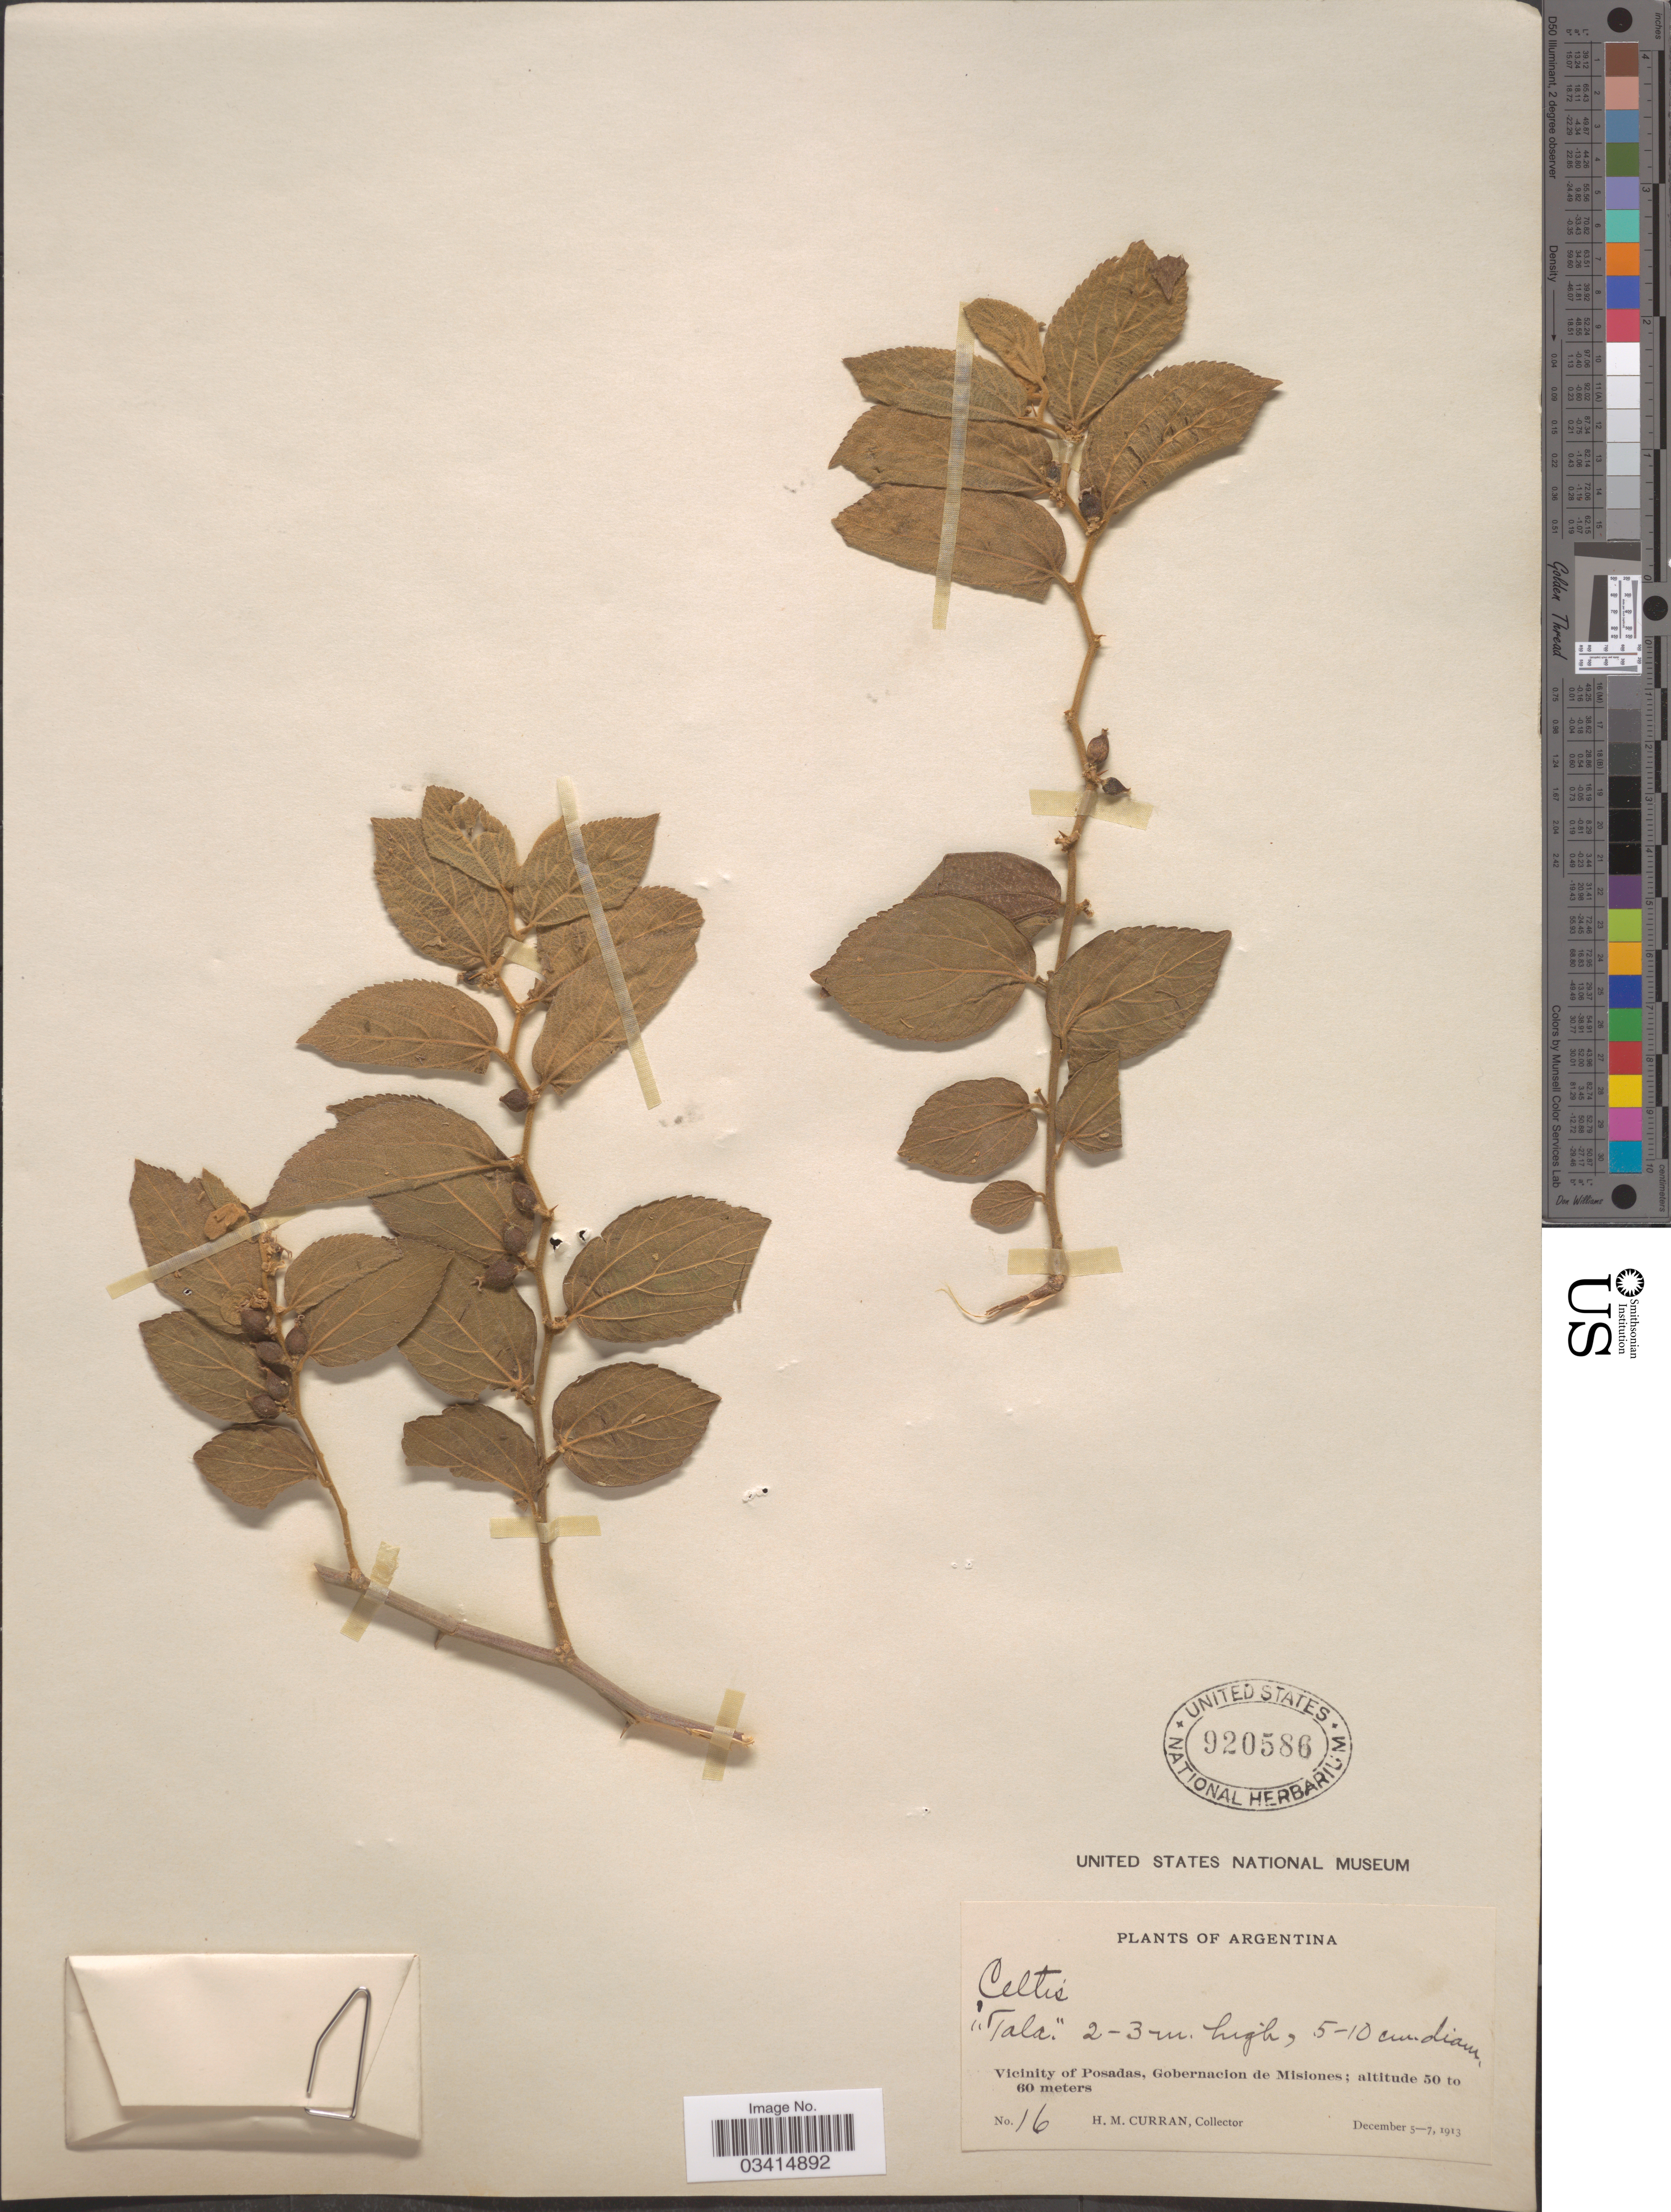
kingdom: Plantae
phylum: Tracheophyta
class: Magnoliopsida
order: Rosales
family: Cannabaceae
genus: Celtis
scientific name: Celtis pubescens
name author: (Kunth) Spreng.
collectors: H. M. Curran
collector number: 16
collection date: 1913-12-05/1913-12-07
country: Argentina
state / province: Misiones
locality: Vicinity of Posadas, Gobernacion de Misiones.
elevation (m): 50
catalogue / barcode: US 920586